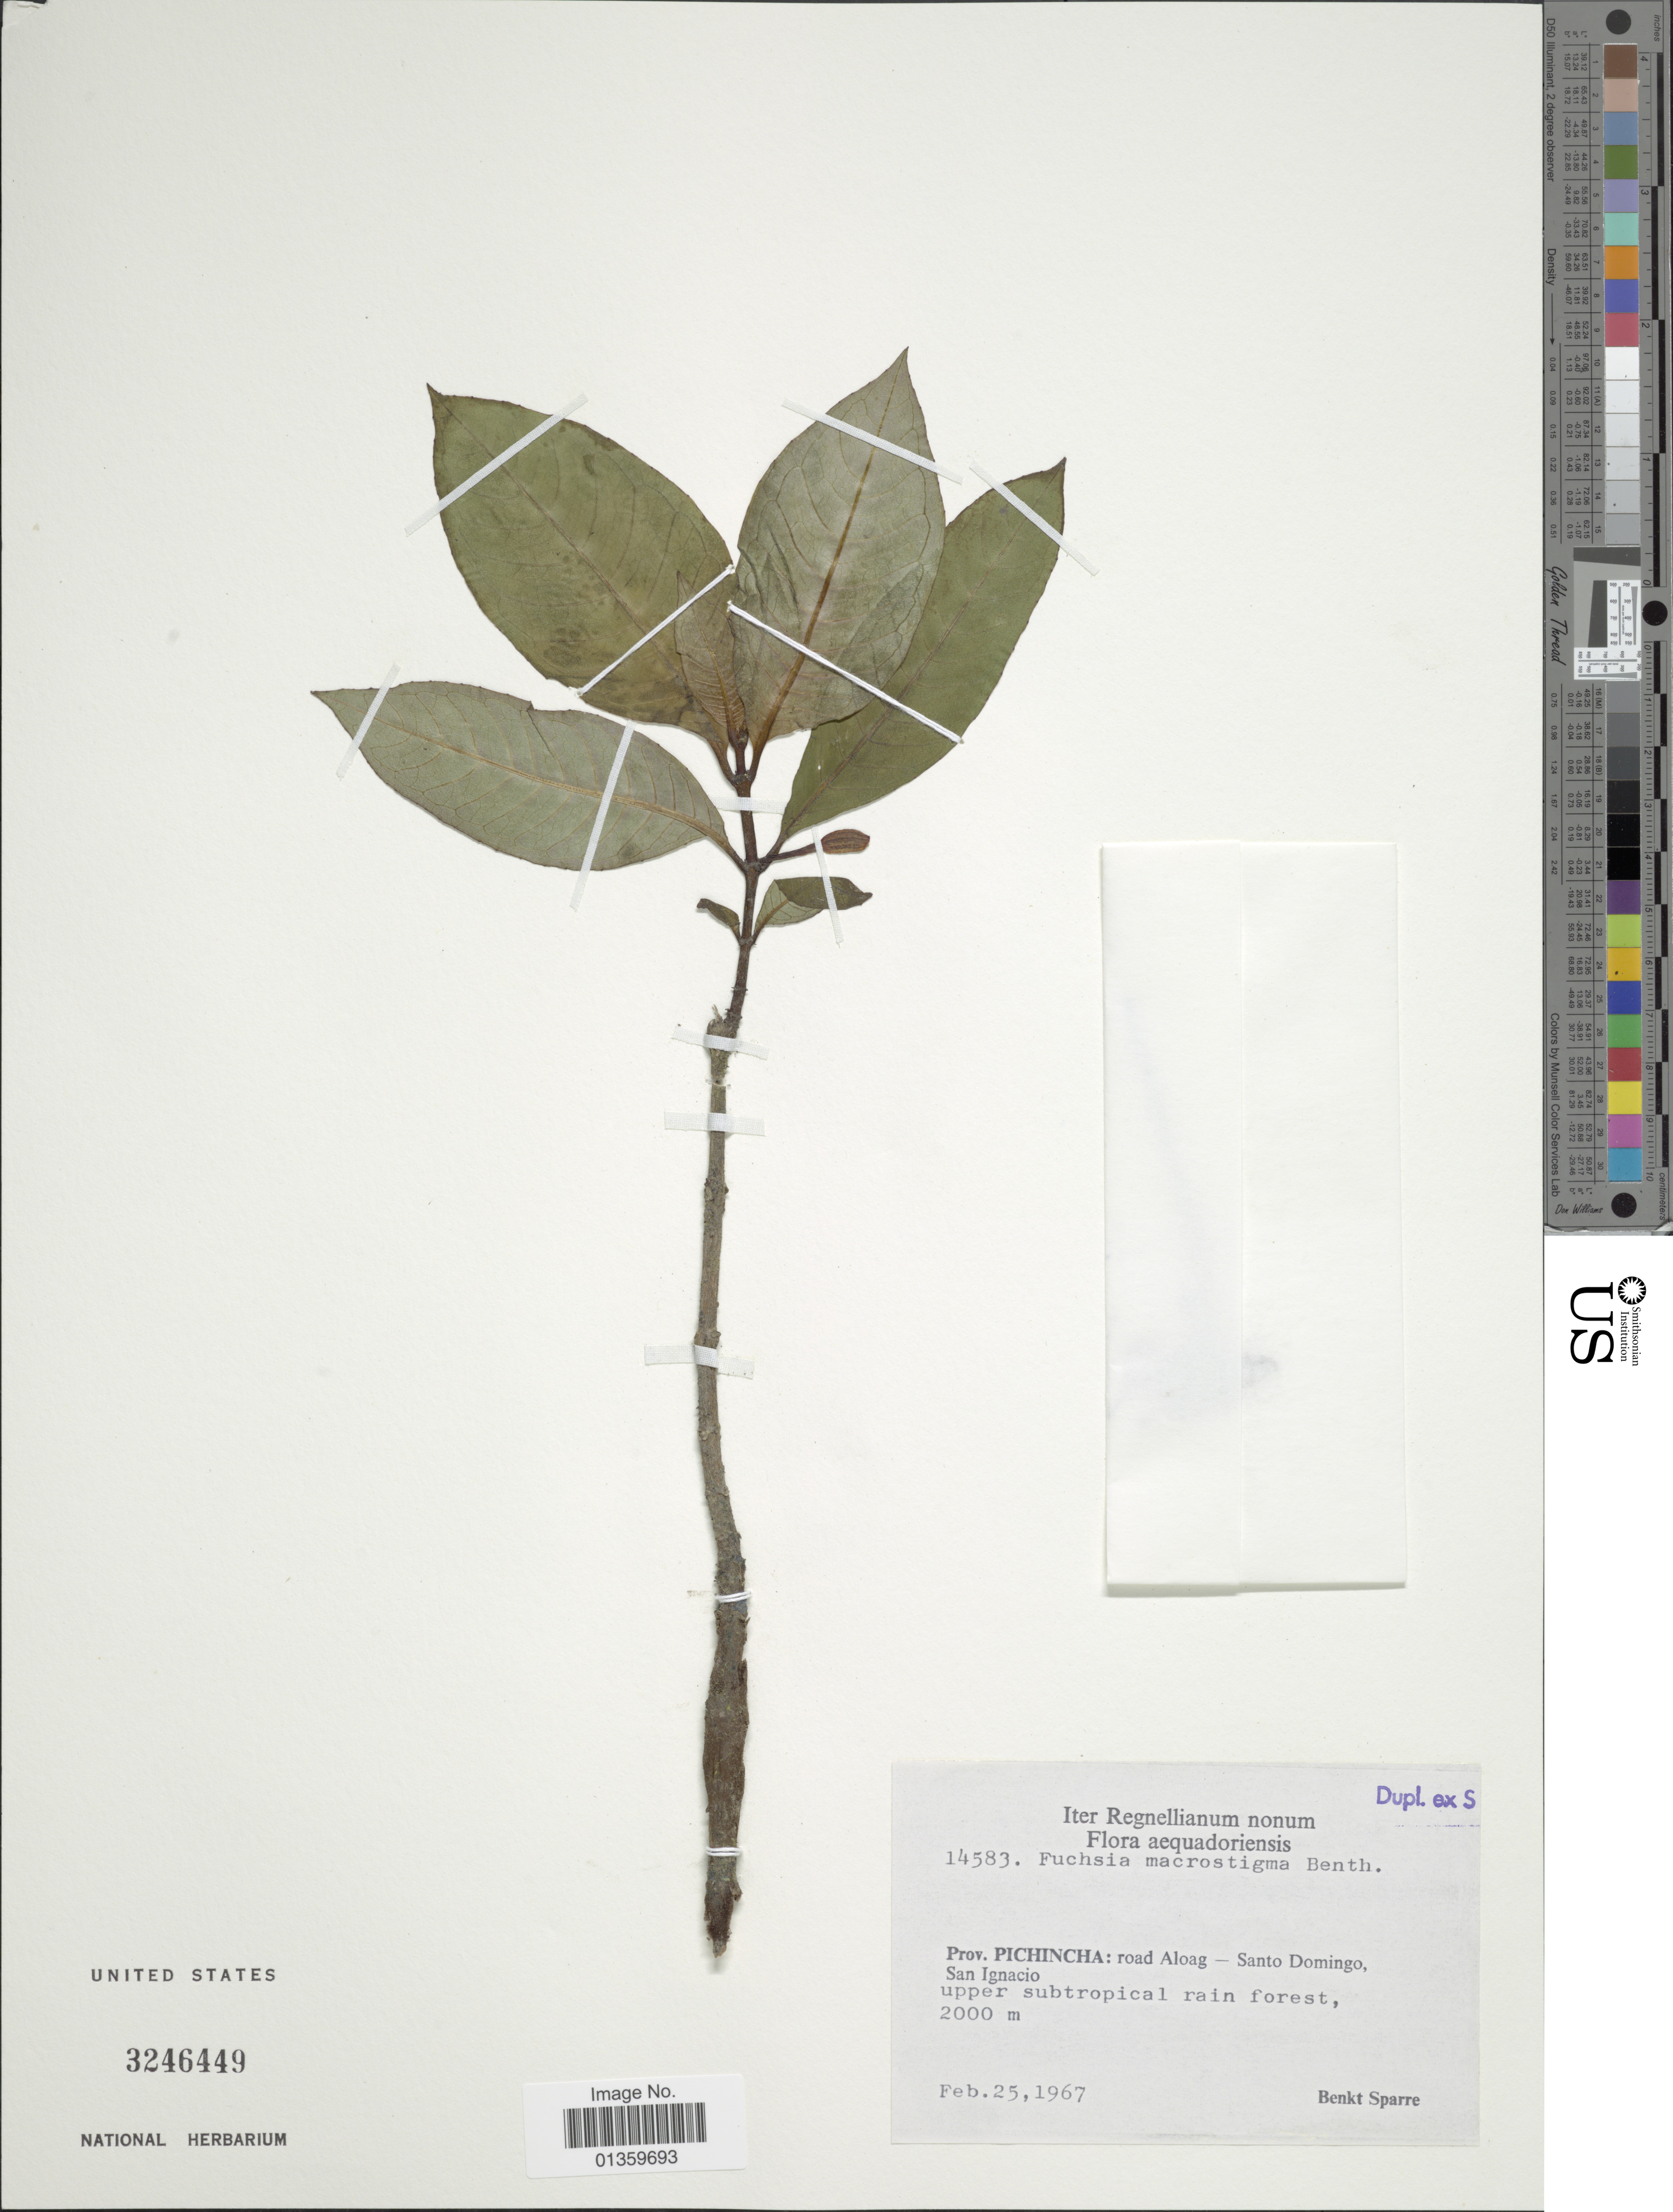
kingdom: Plantae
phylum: Tracheophyta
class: Magnoliopsida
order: Myrtales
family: Onagraceae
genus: Fuchsia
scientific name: Fuchsia macrostigma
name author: Benth.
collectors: B. Sparre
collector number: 14583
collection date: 1967-02-25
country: Ecuador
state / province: Pichincha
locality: Road Aloag - Santo Domingo, San Ignacio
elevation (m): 2000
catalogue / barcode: US 3246449